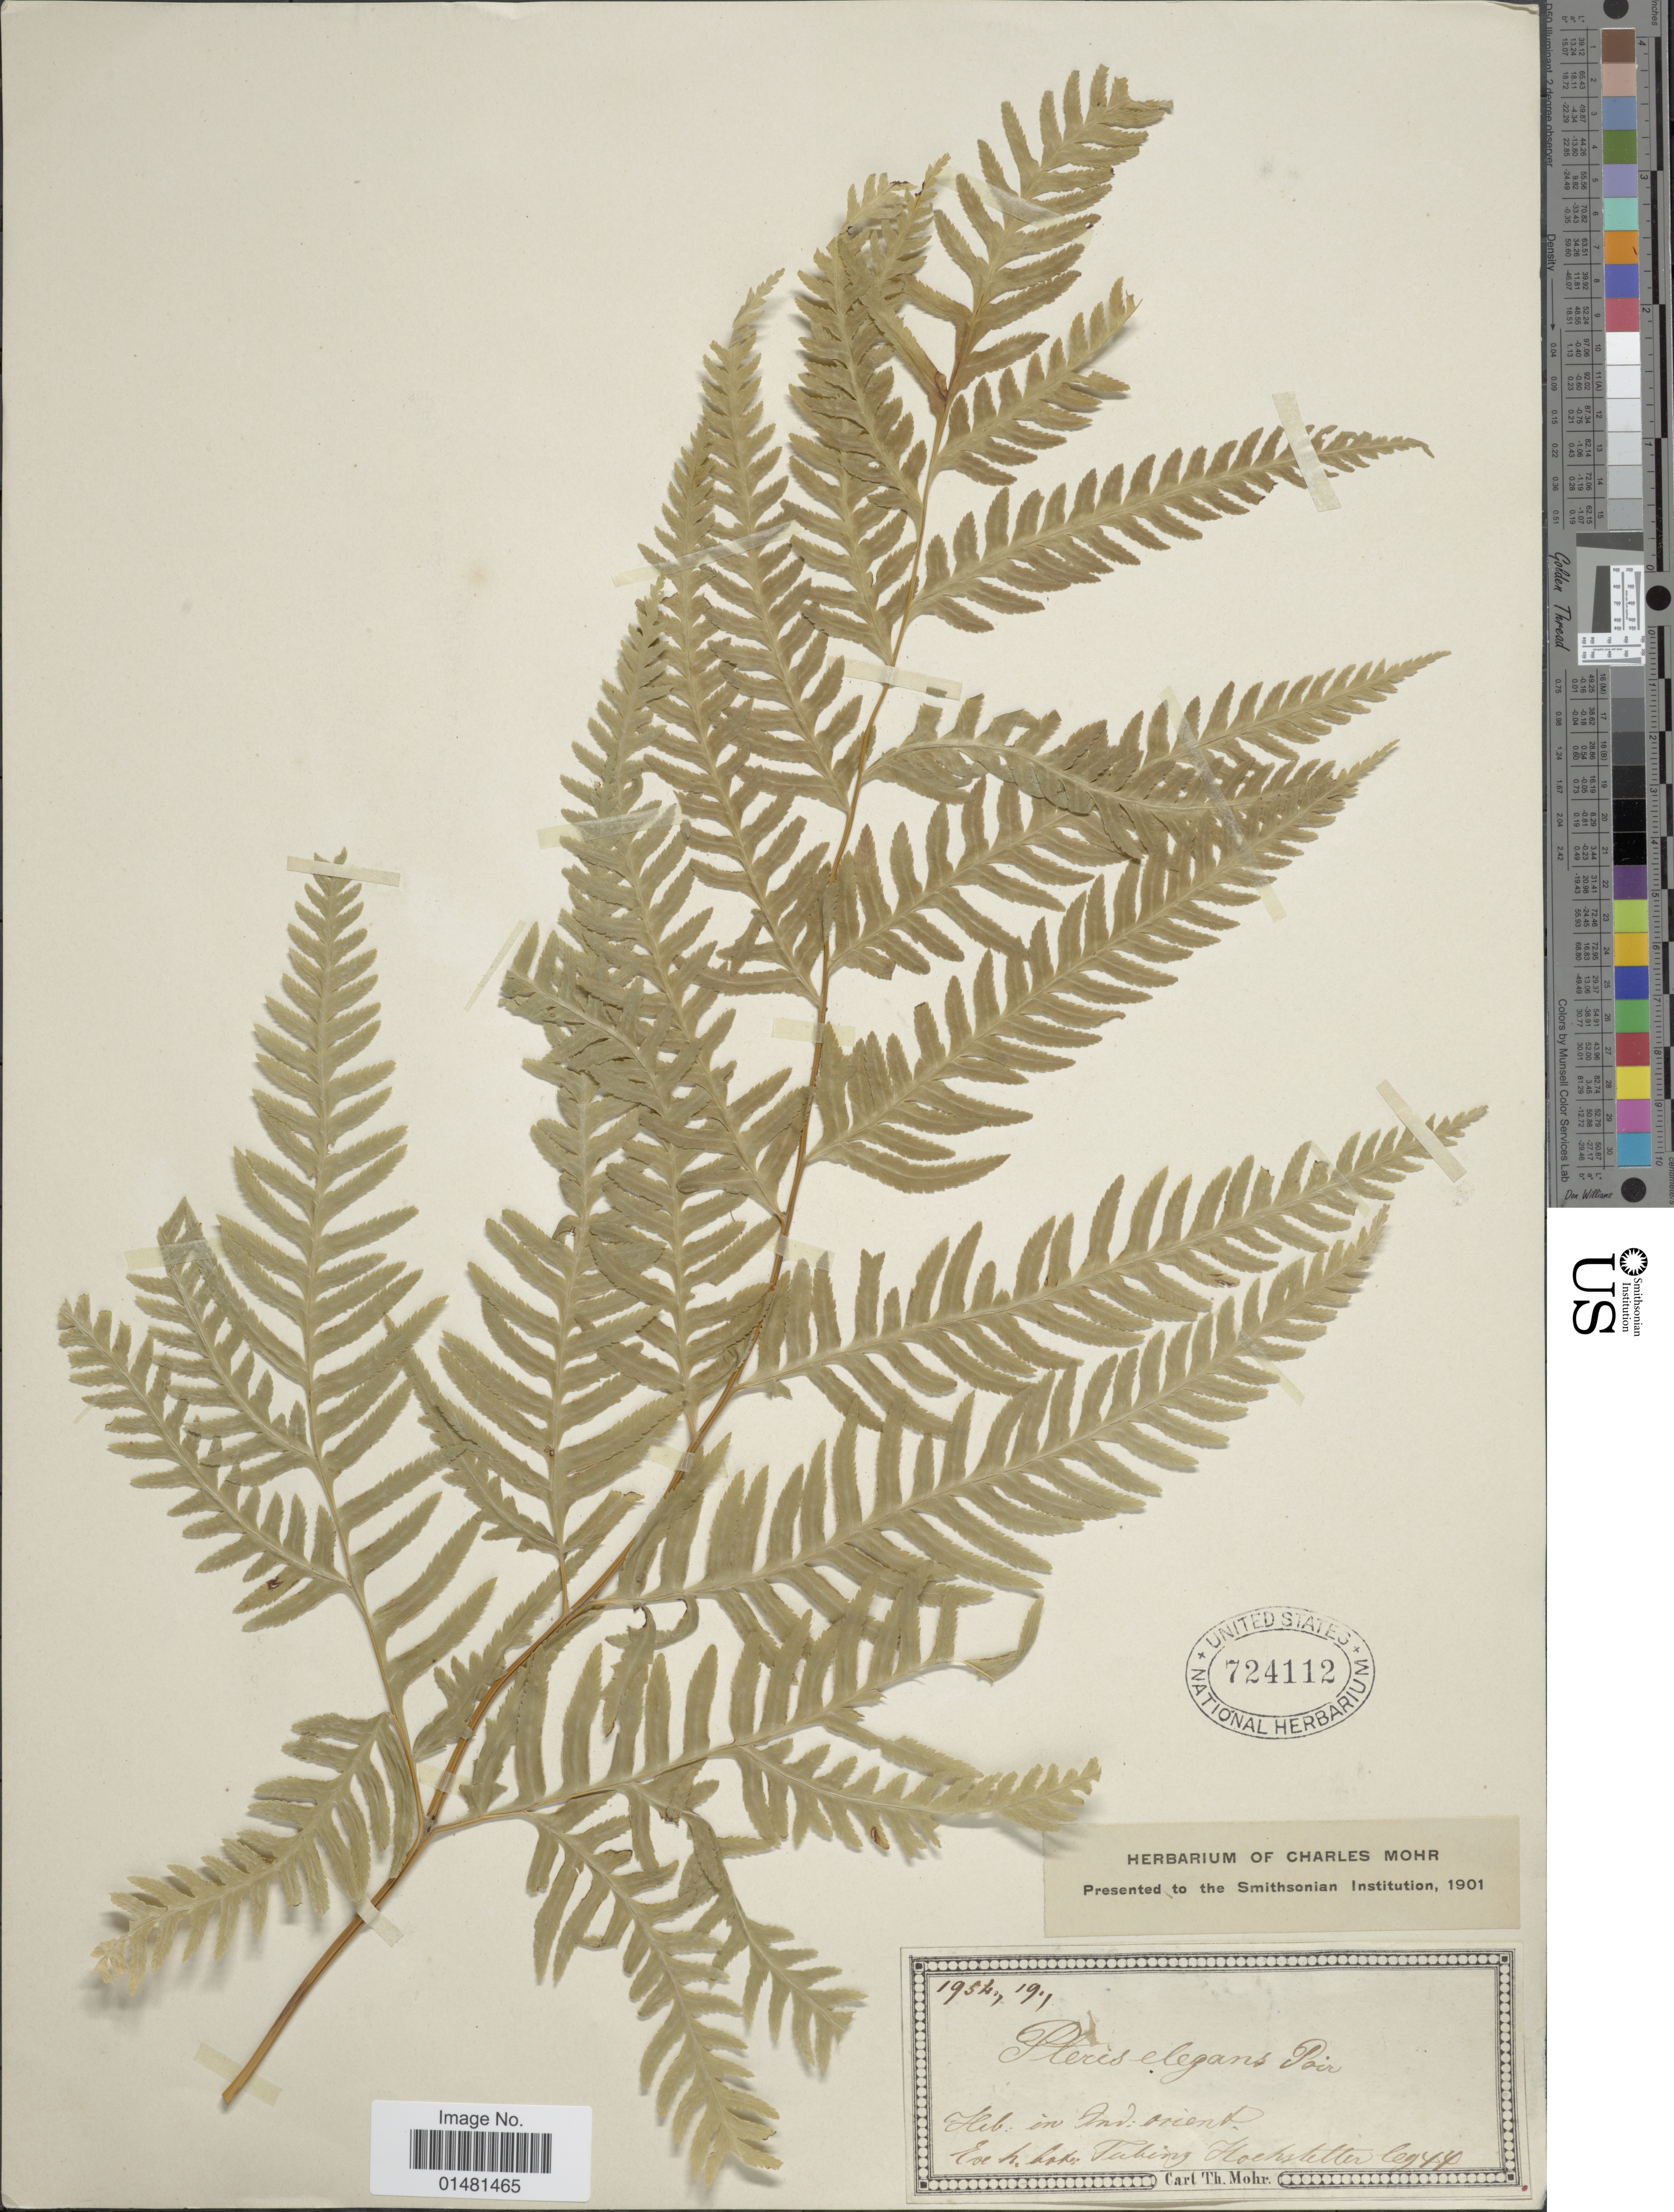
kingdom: Plantae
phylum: Tracheophyta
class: Polypodiopsida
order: Polypodiales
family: Pteridaceae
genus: Pteris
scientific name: Pteris sp.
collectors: J. J.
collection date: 1954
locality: In Ind. orient [interpreted]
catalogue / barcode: US 724112